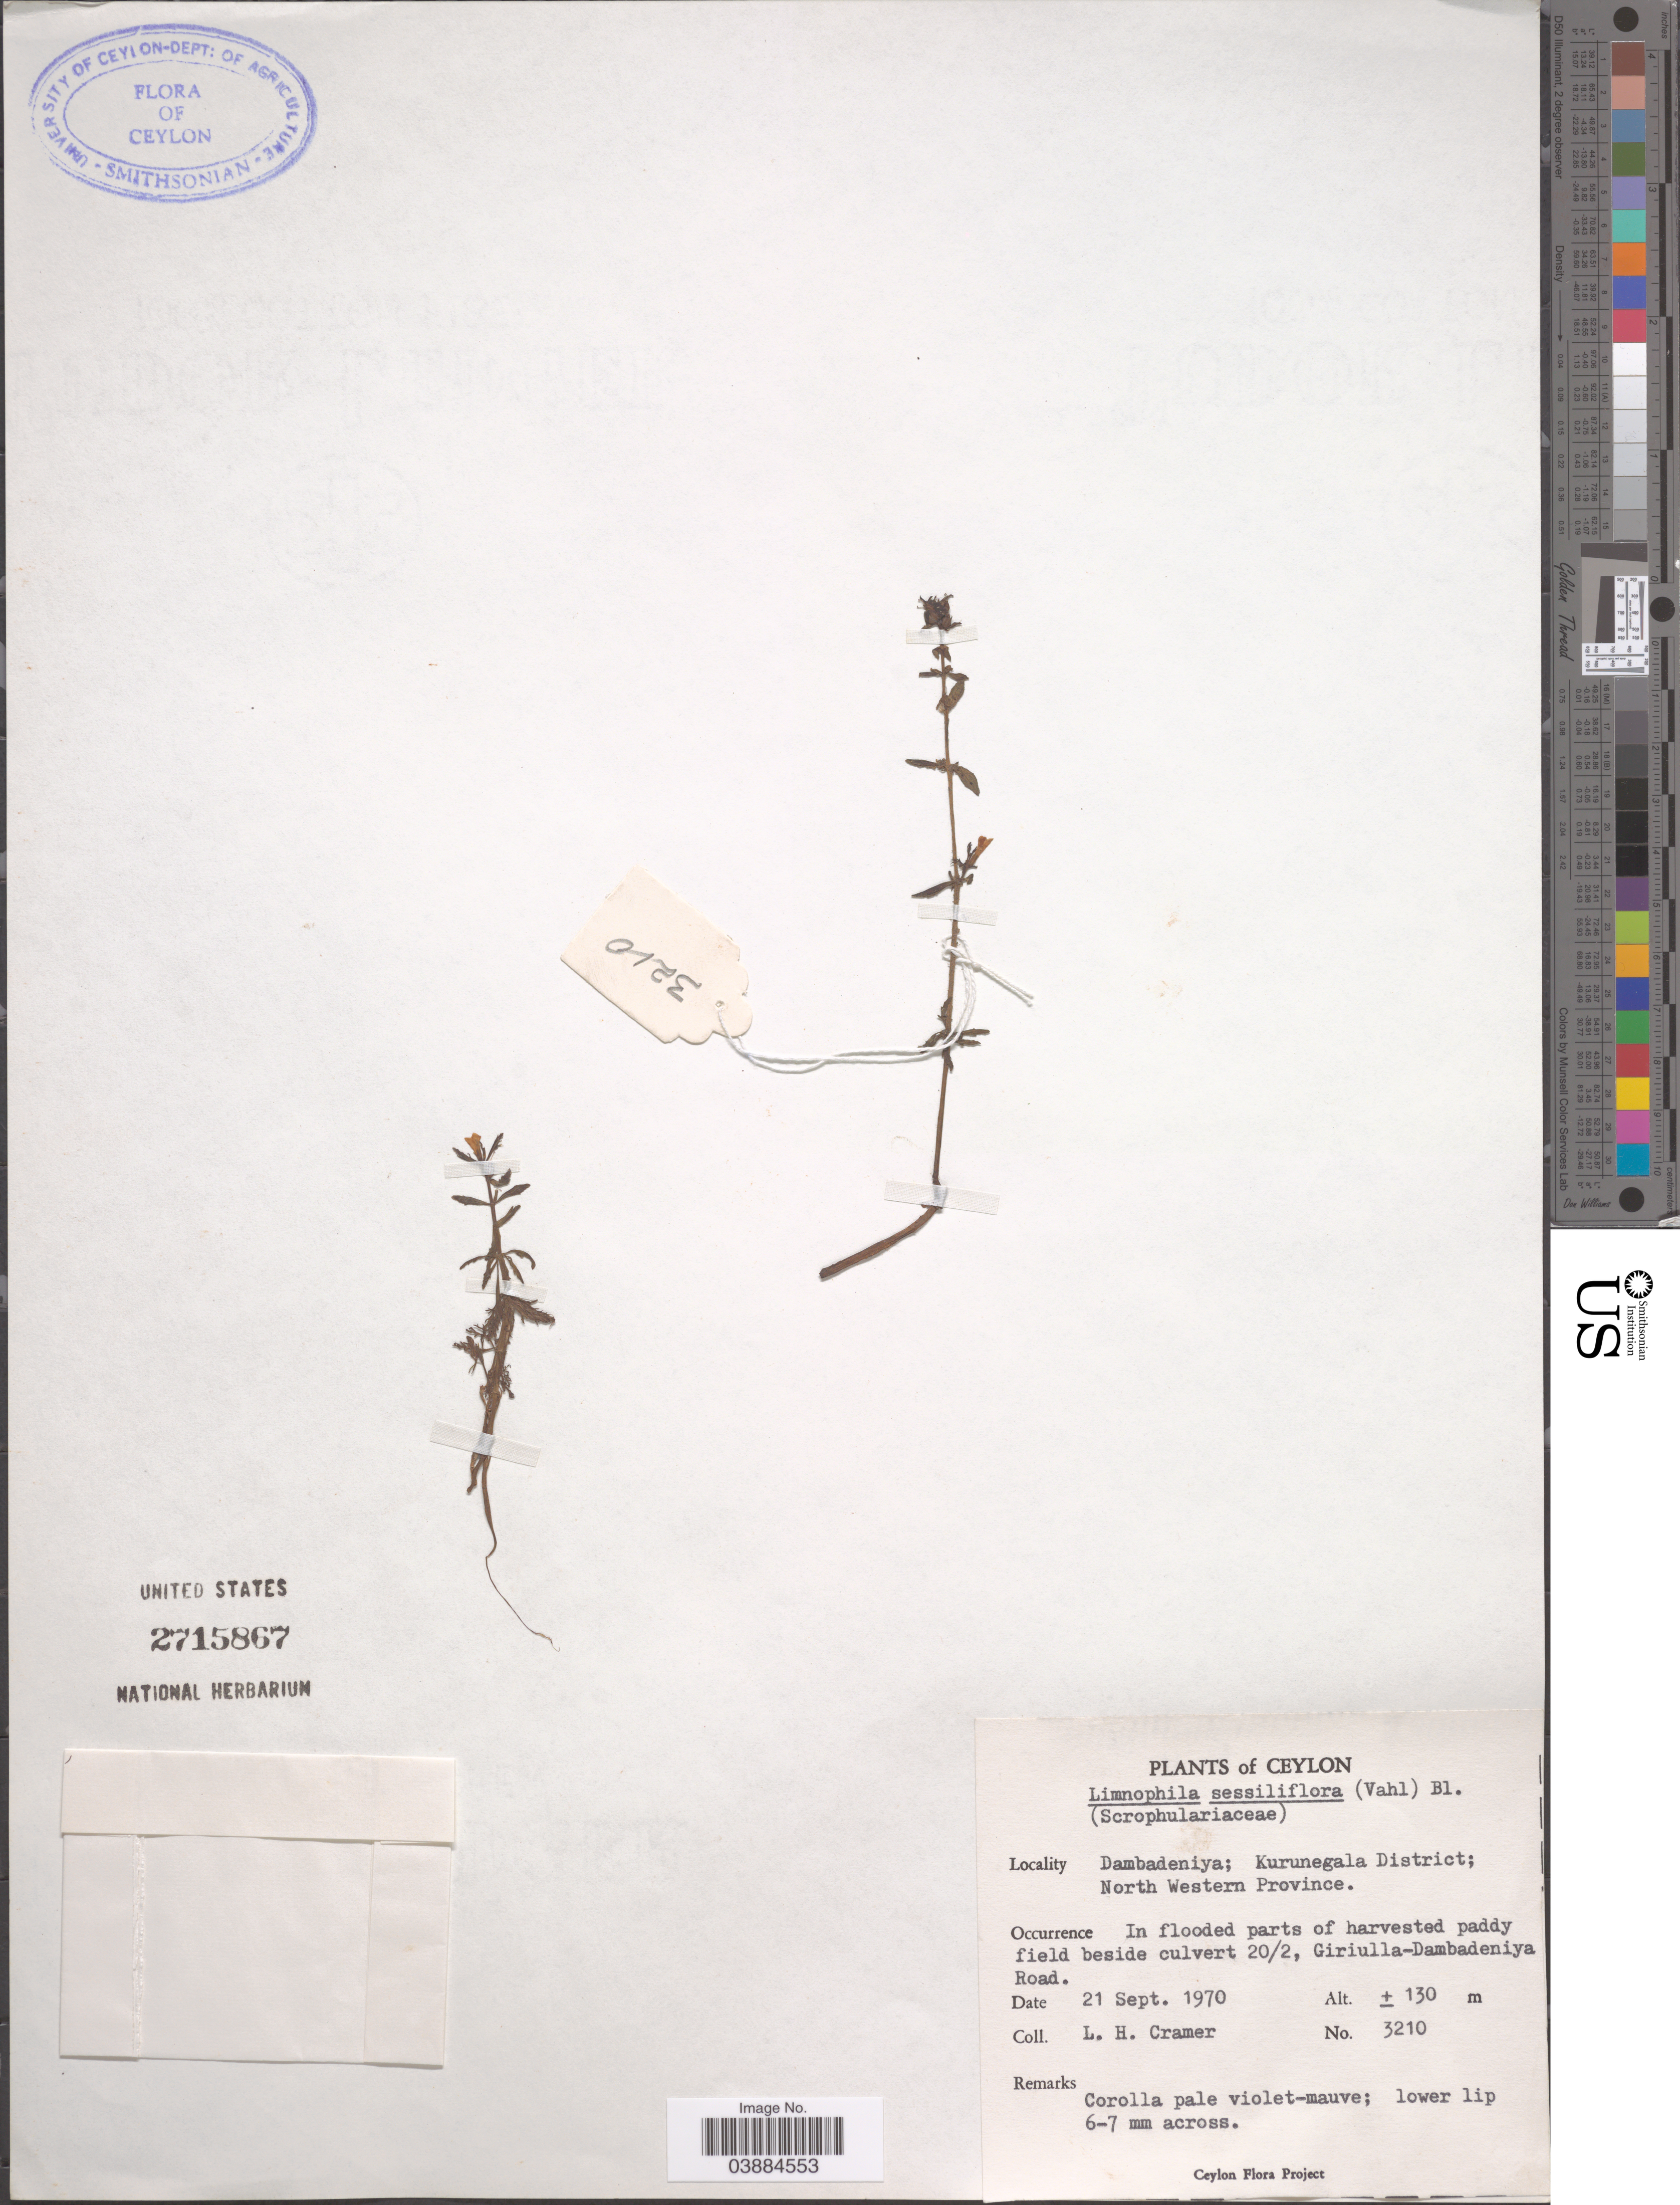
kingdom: Plantae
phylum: Tracheophyta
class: Magnoliopsida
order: Lamiales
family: Plantaginaceae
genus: Limnophila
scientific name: Limnophila sessiliflora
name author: (Vahl) Blume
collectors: L. H. Cramer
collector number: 3210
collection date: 1970-09-21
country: Sri Lanka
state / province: North Western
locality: Ceylon. Dambadeniya; Kurunegala District. Beside culvert 20/3, Giriulla-Dambadeniya Road.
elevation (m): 130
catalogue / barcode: US 2715867